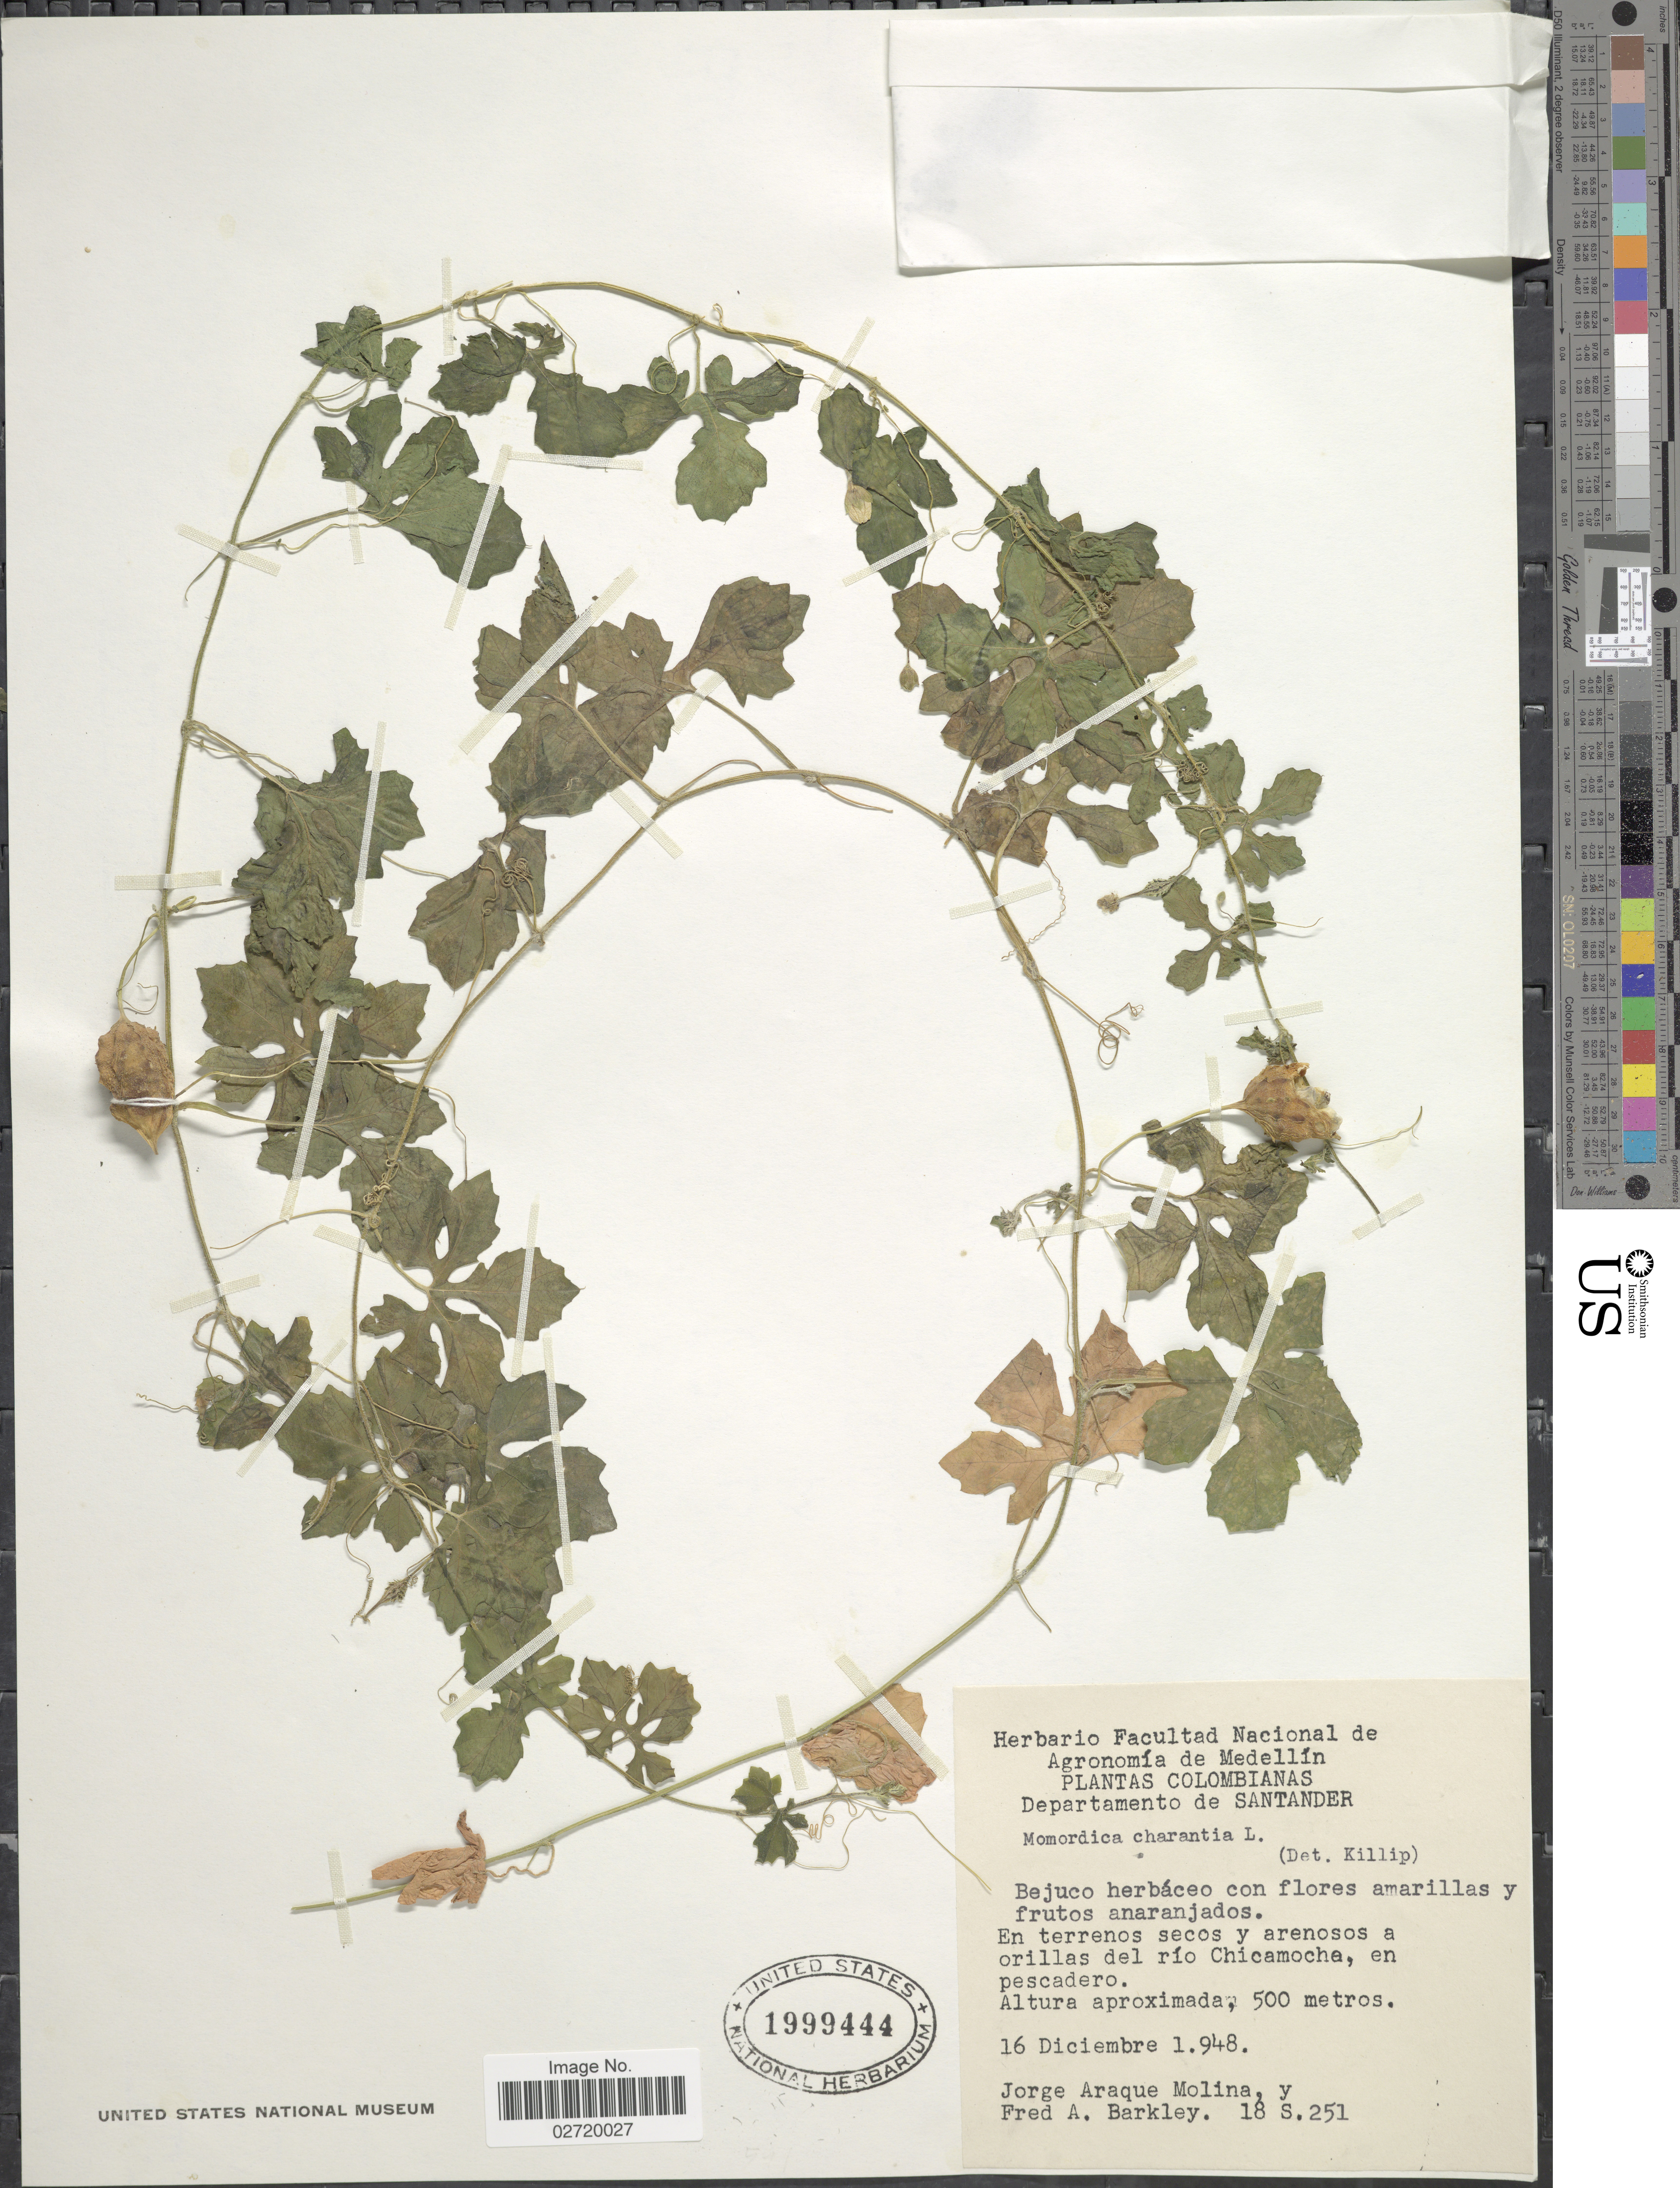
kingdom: Plantae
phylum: Tracheophyta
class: Magnoliopsida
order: Cucurbitales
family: Cucurbitaceae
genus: Momordica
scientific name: Momordica charantia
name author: L.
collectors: J. A. Molina & F. A. Barkley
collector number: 18S251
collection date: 1948-12-16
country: Colombia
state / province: Santander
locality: Orillas del rio Chicamocha, en pescadero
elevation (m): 500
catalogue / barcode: US 1999444